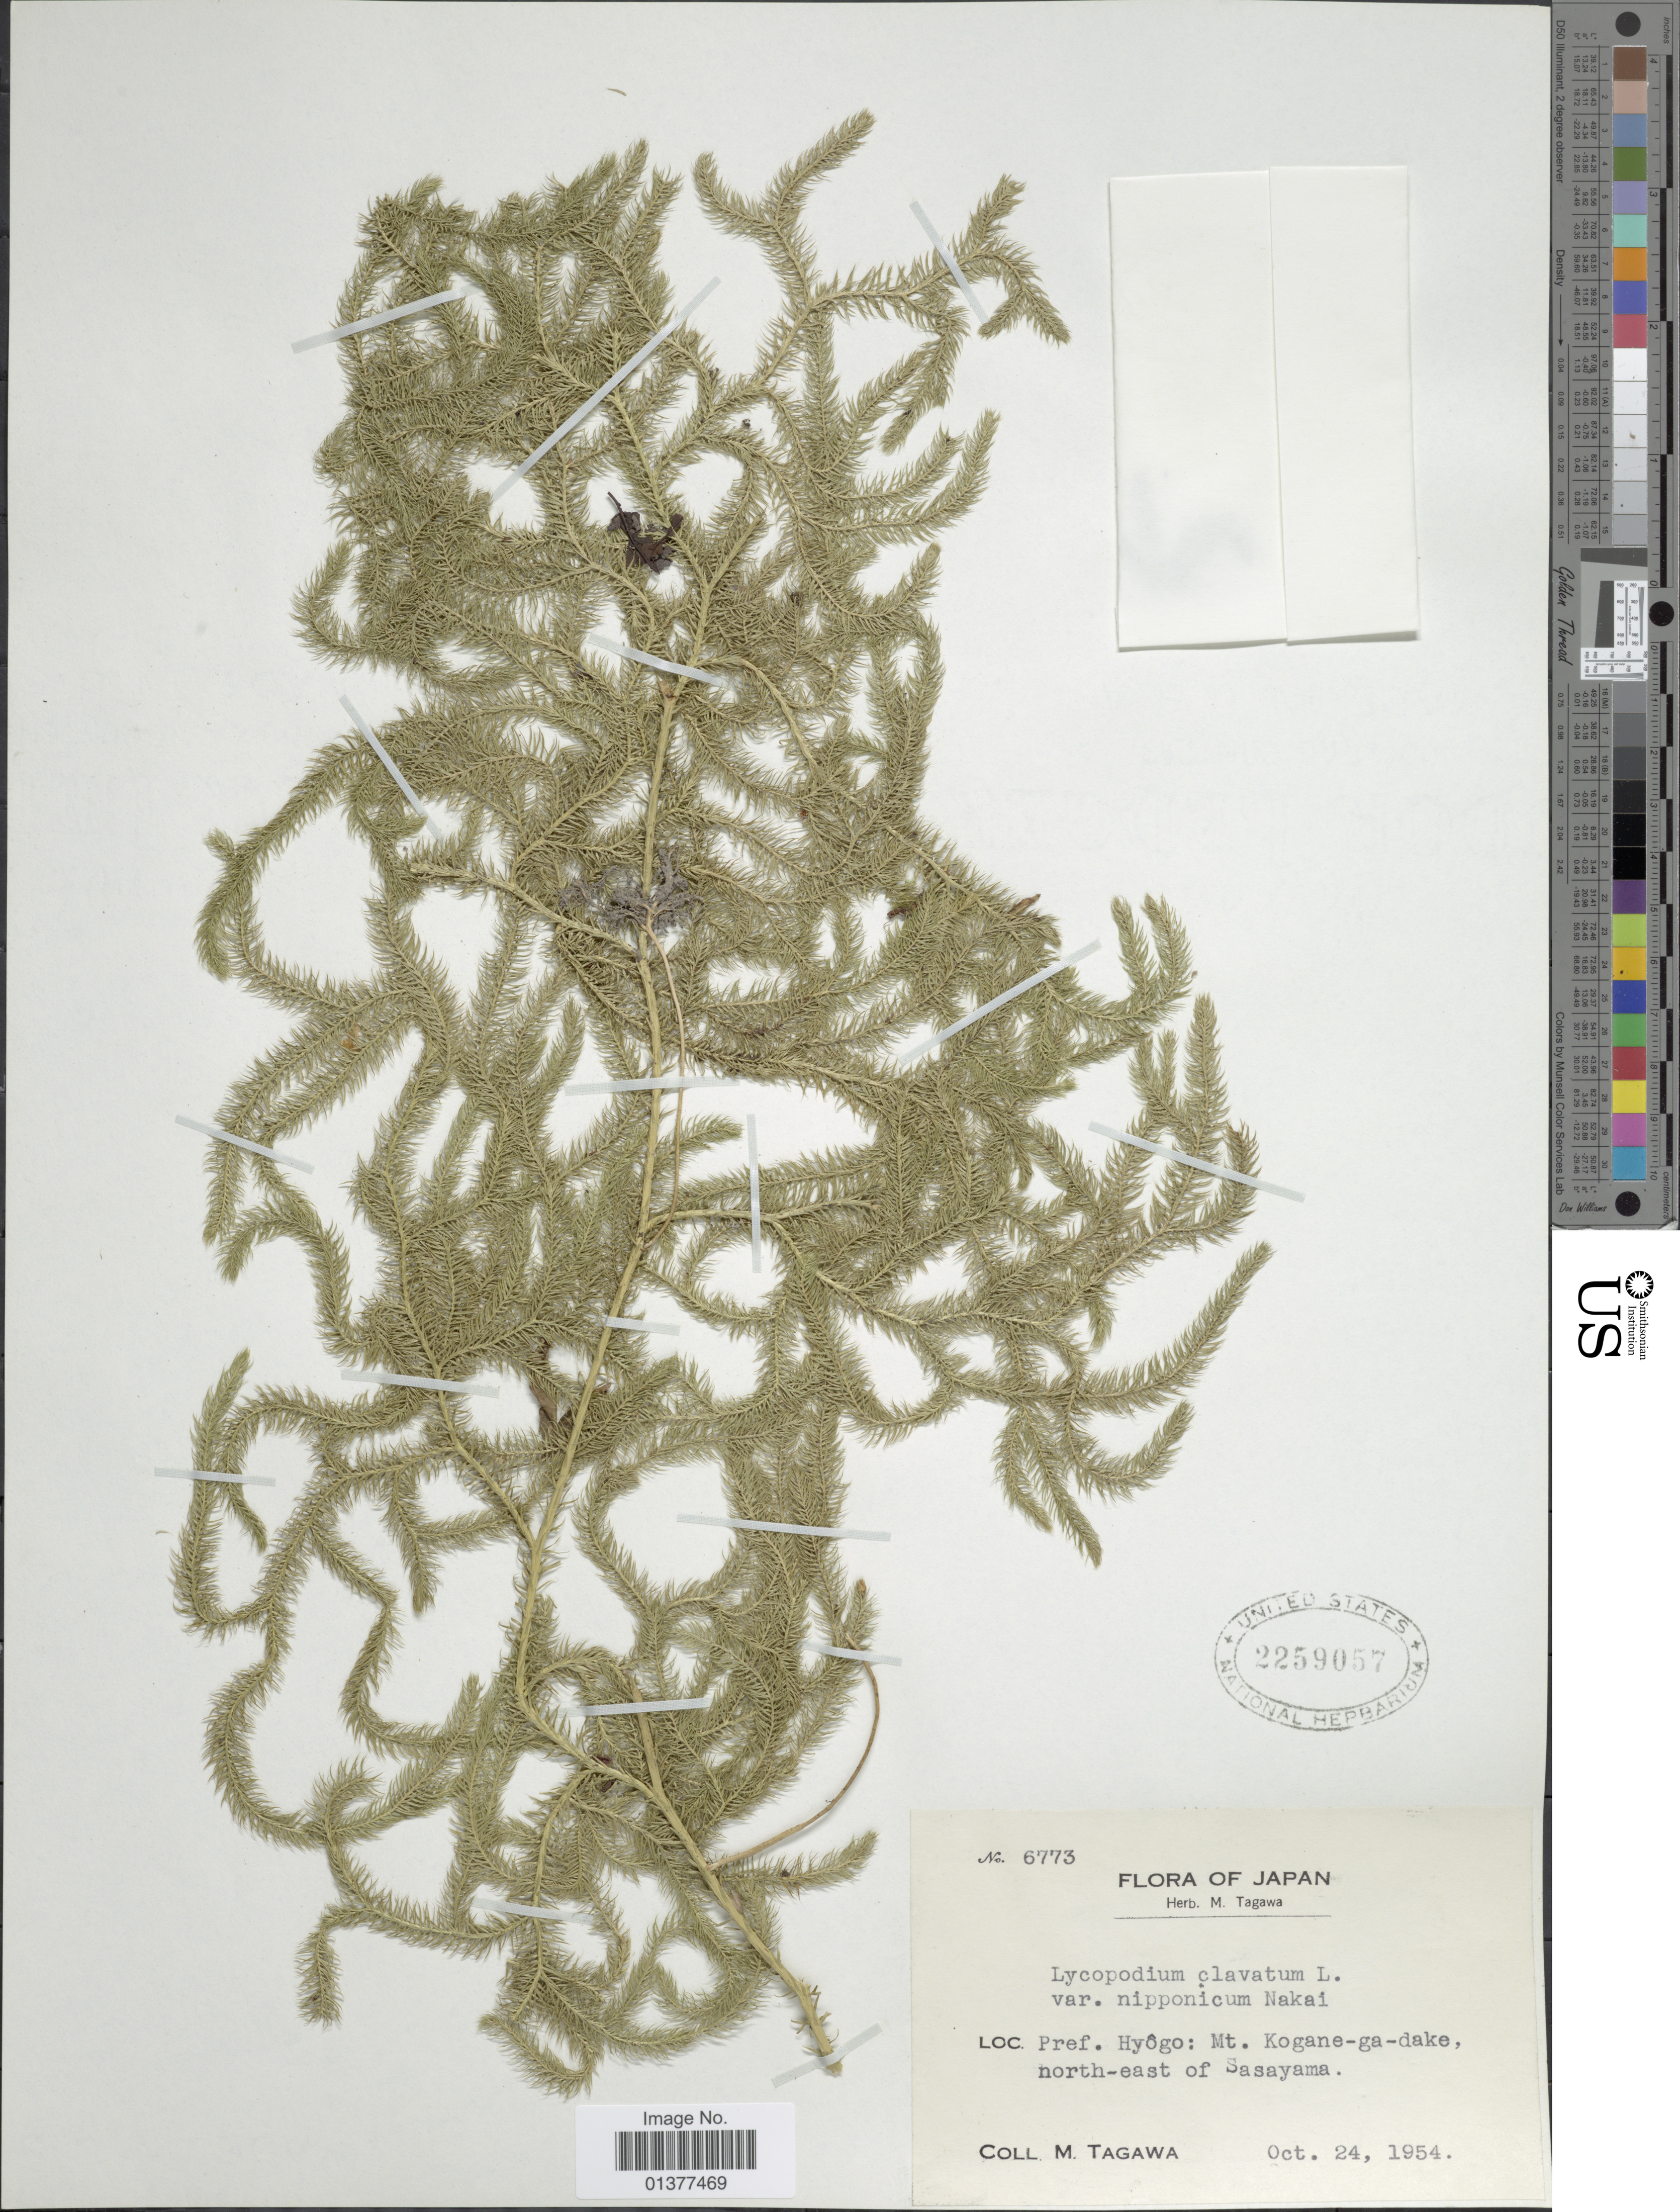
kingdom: Plantae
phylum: Tracheophyta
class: Lycopodiopsida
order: Lycopodiales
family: Lycopodiaceae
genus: Lycopodium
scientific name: Lycopodium clavatum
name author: L.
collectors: M. Tagawa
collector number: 6773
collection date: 1954-10-24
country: Japan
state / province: Hyogo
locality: Pref. Hyogo: Mt. Kogane-ga-dake, north-east of Sasayama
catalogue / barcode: US 2259057